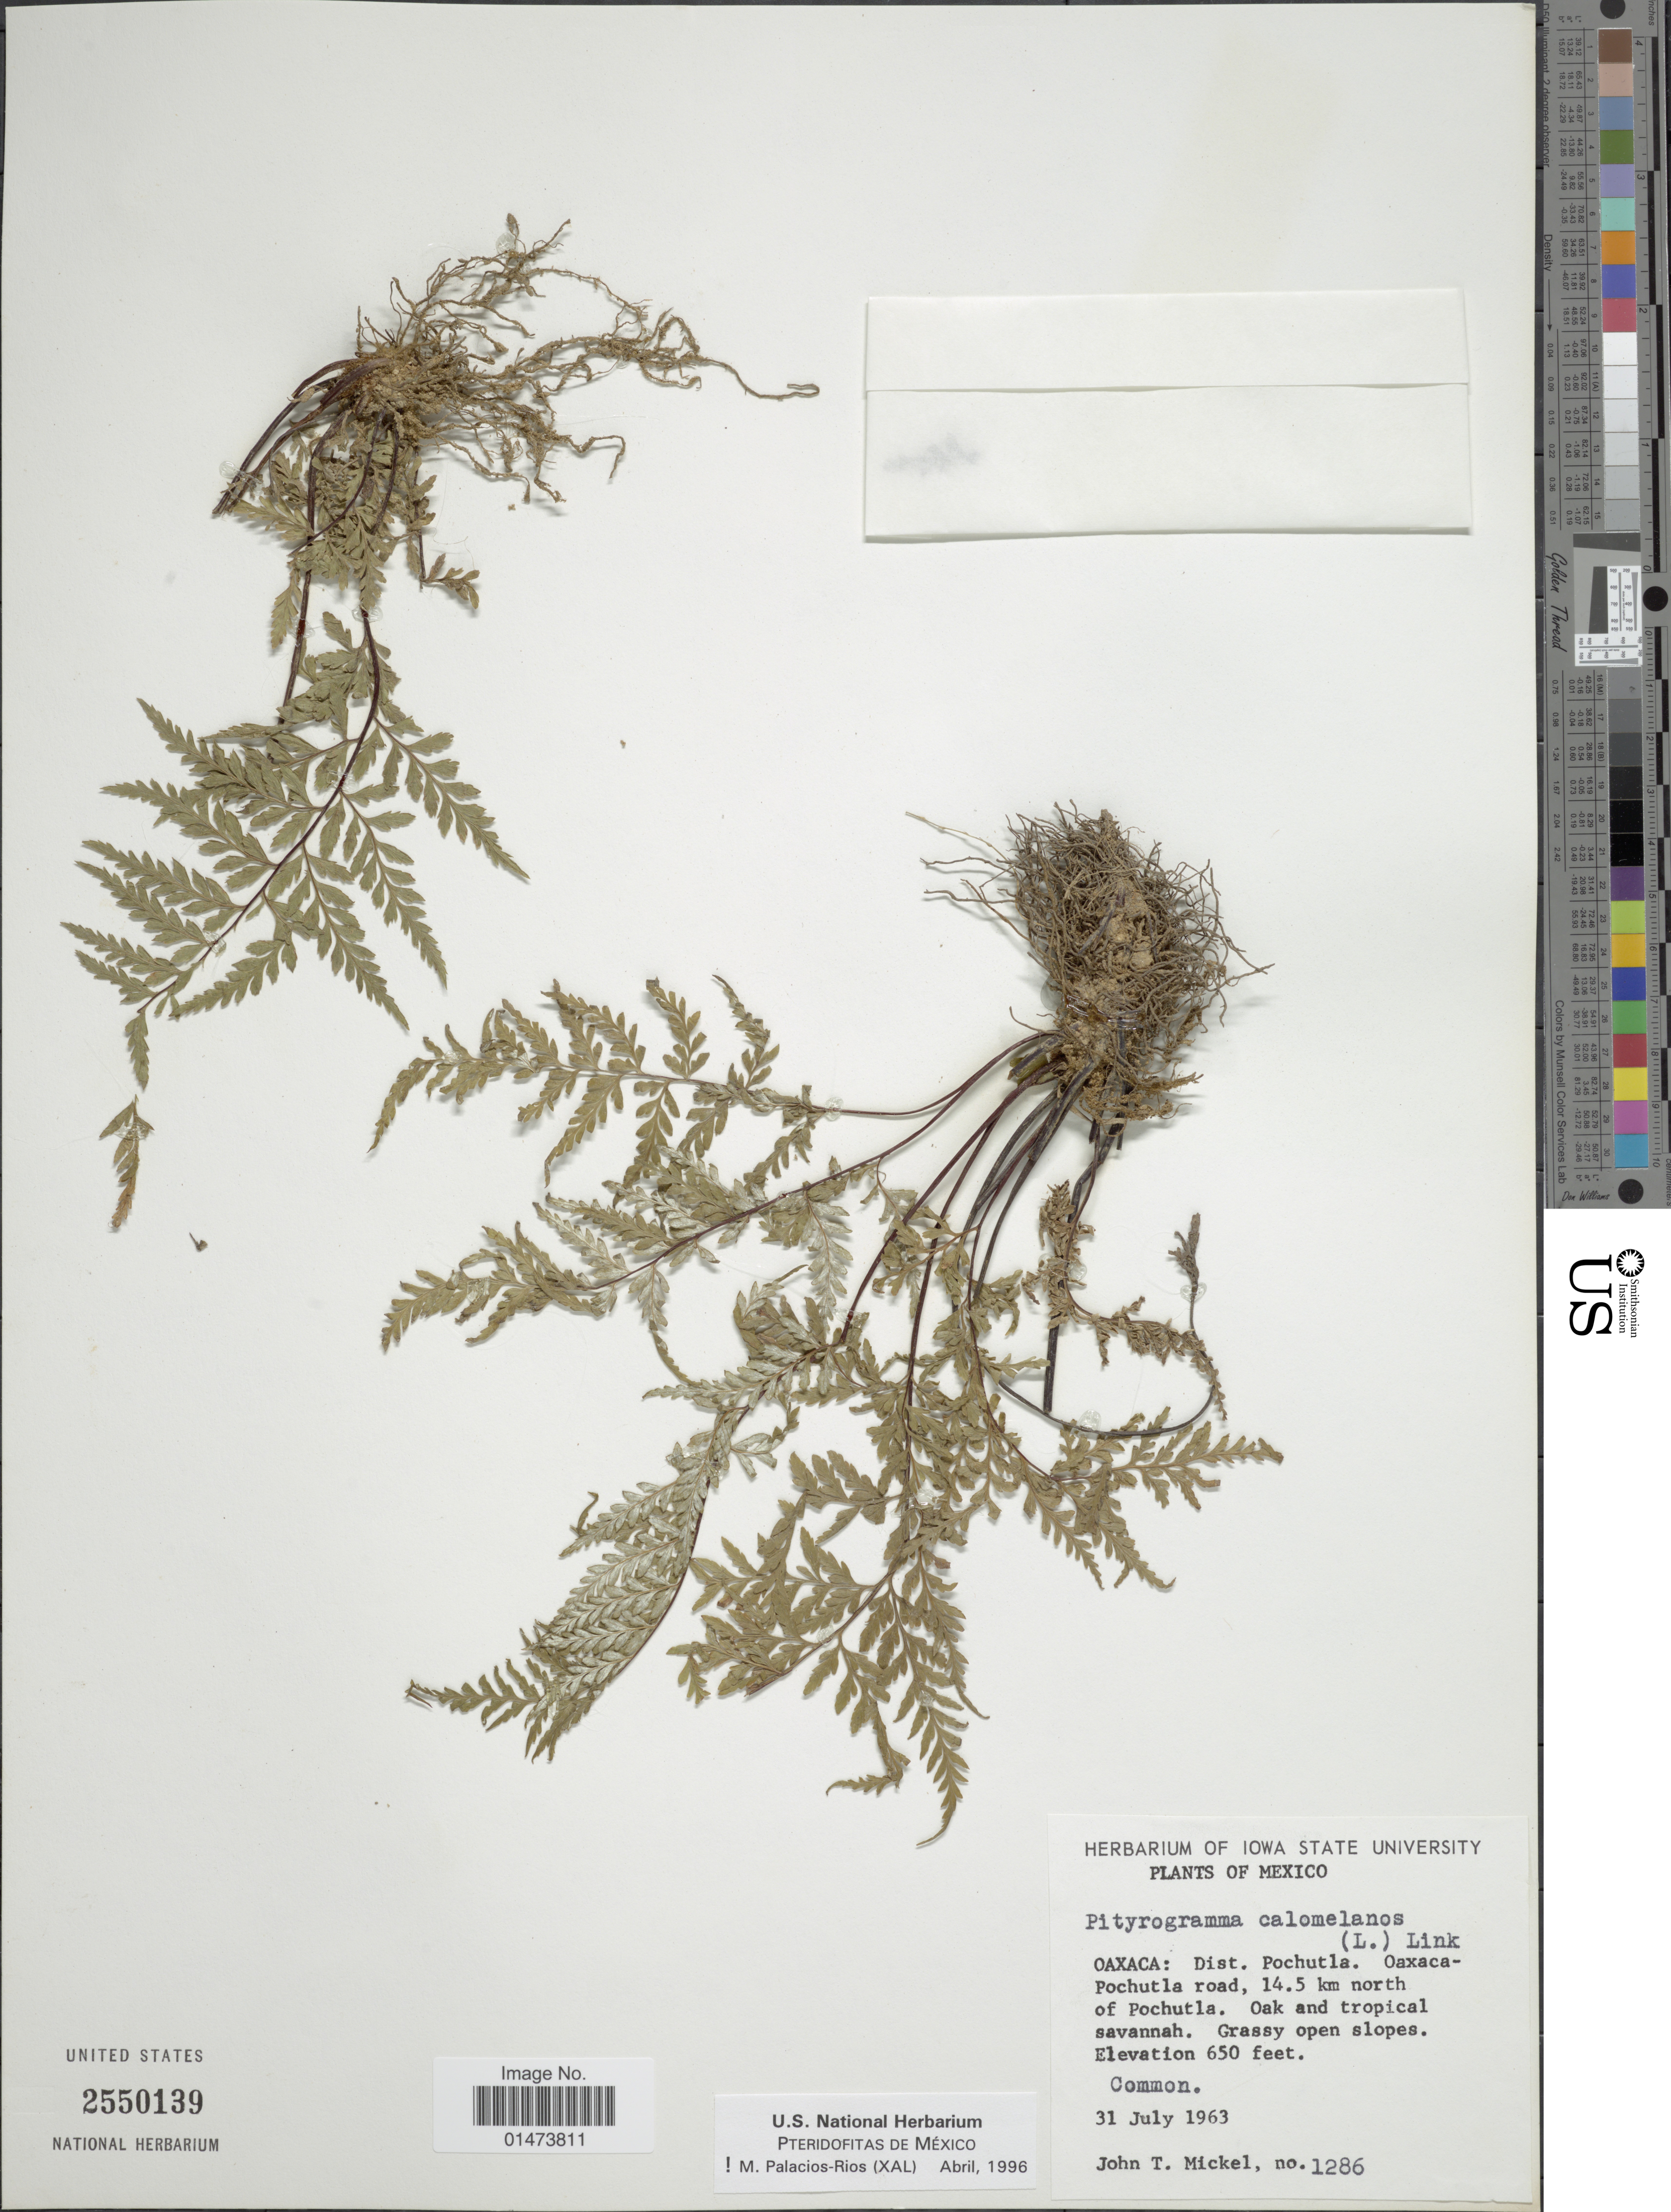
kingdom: Plantae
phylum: Tracheophyta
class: Polypodiopsida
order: Polypodiales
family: Pteridaceae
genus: Pityrogramma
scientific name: Pityrogramma calomelanos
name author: (L.) Link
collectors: J. T. Mickel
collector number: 1286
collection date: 1963-07-31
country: Mexico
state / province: Oaxaca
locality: Dist. Pochutla. Oaxaca-Pochutla road, 14.5 km north of Pochutla, oak and tropical savannah.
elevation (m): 198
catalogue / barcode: US 2550139